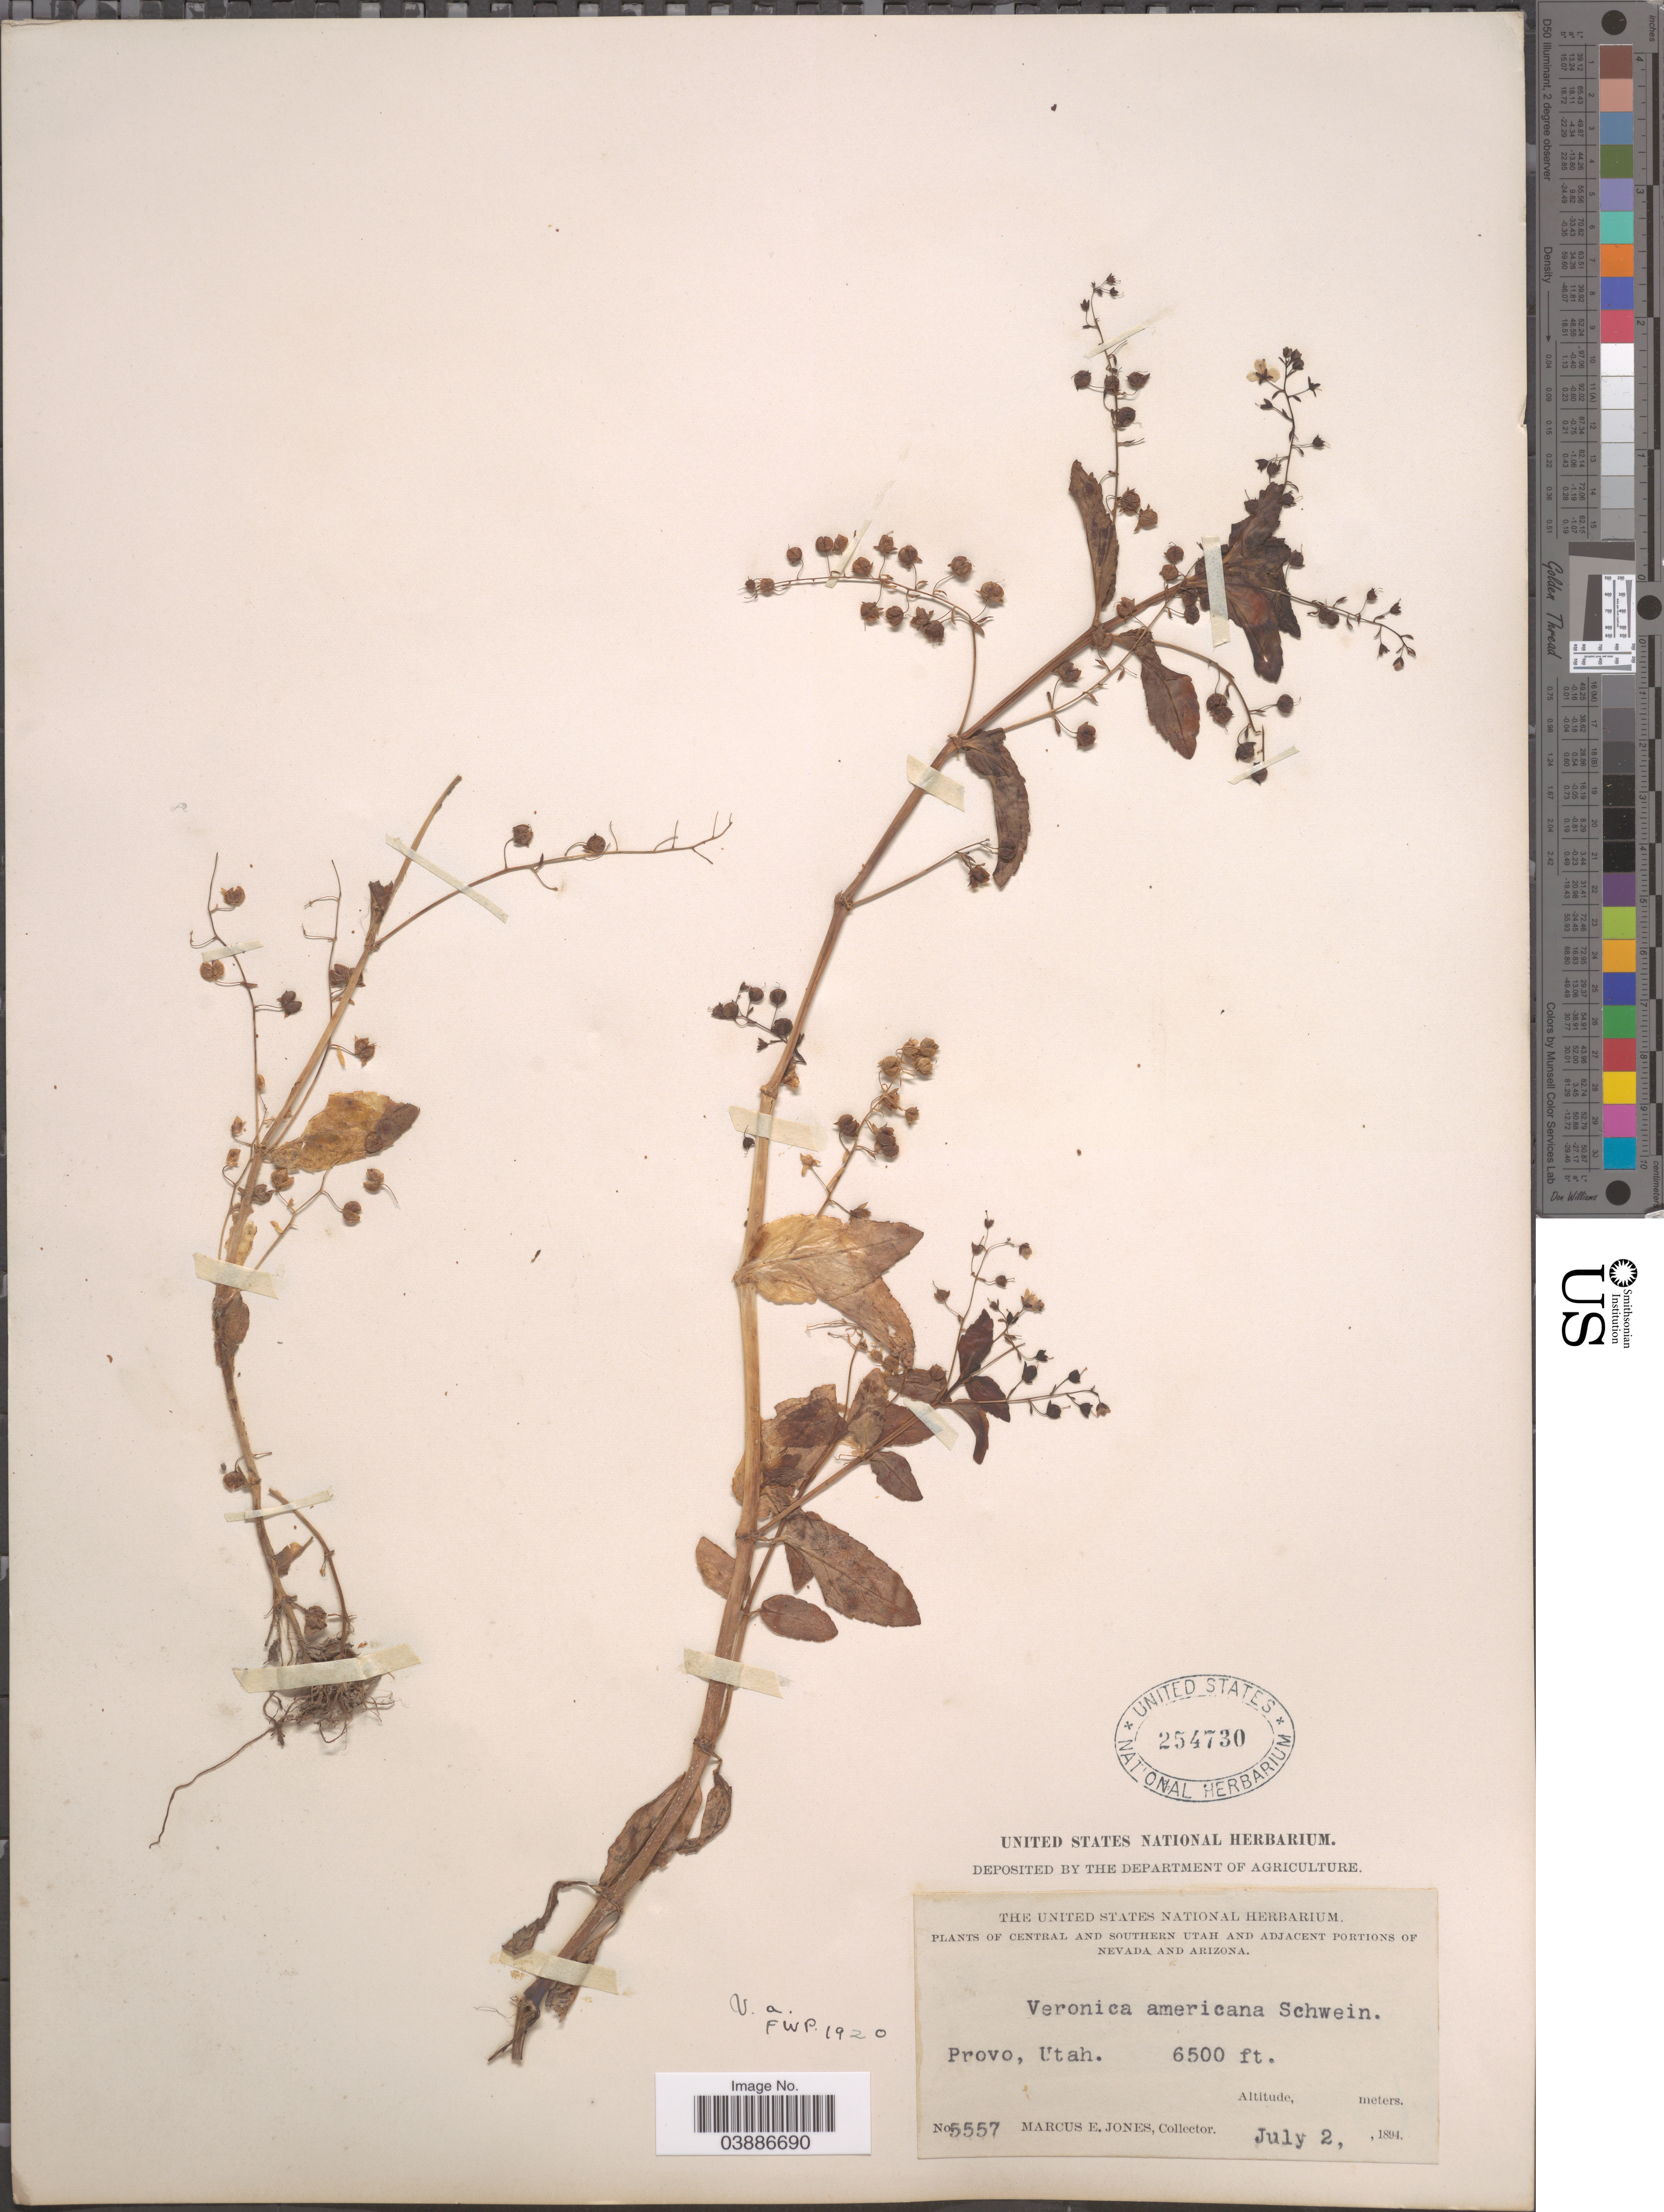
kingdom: Plantae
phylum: Tracheophyta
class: Magnoliopsida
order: Lamiales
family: Plantaginaceae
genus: Veronica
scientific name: Veronica americana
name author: Schwein. ex Benth.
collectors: M. E. Jones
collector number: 5557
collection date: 1894-07-02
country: United States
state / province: Utah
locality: Central and Southern Utah. Provo.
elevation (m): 1981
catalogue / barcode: US 254730